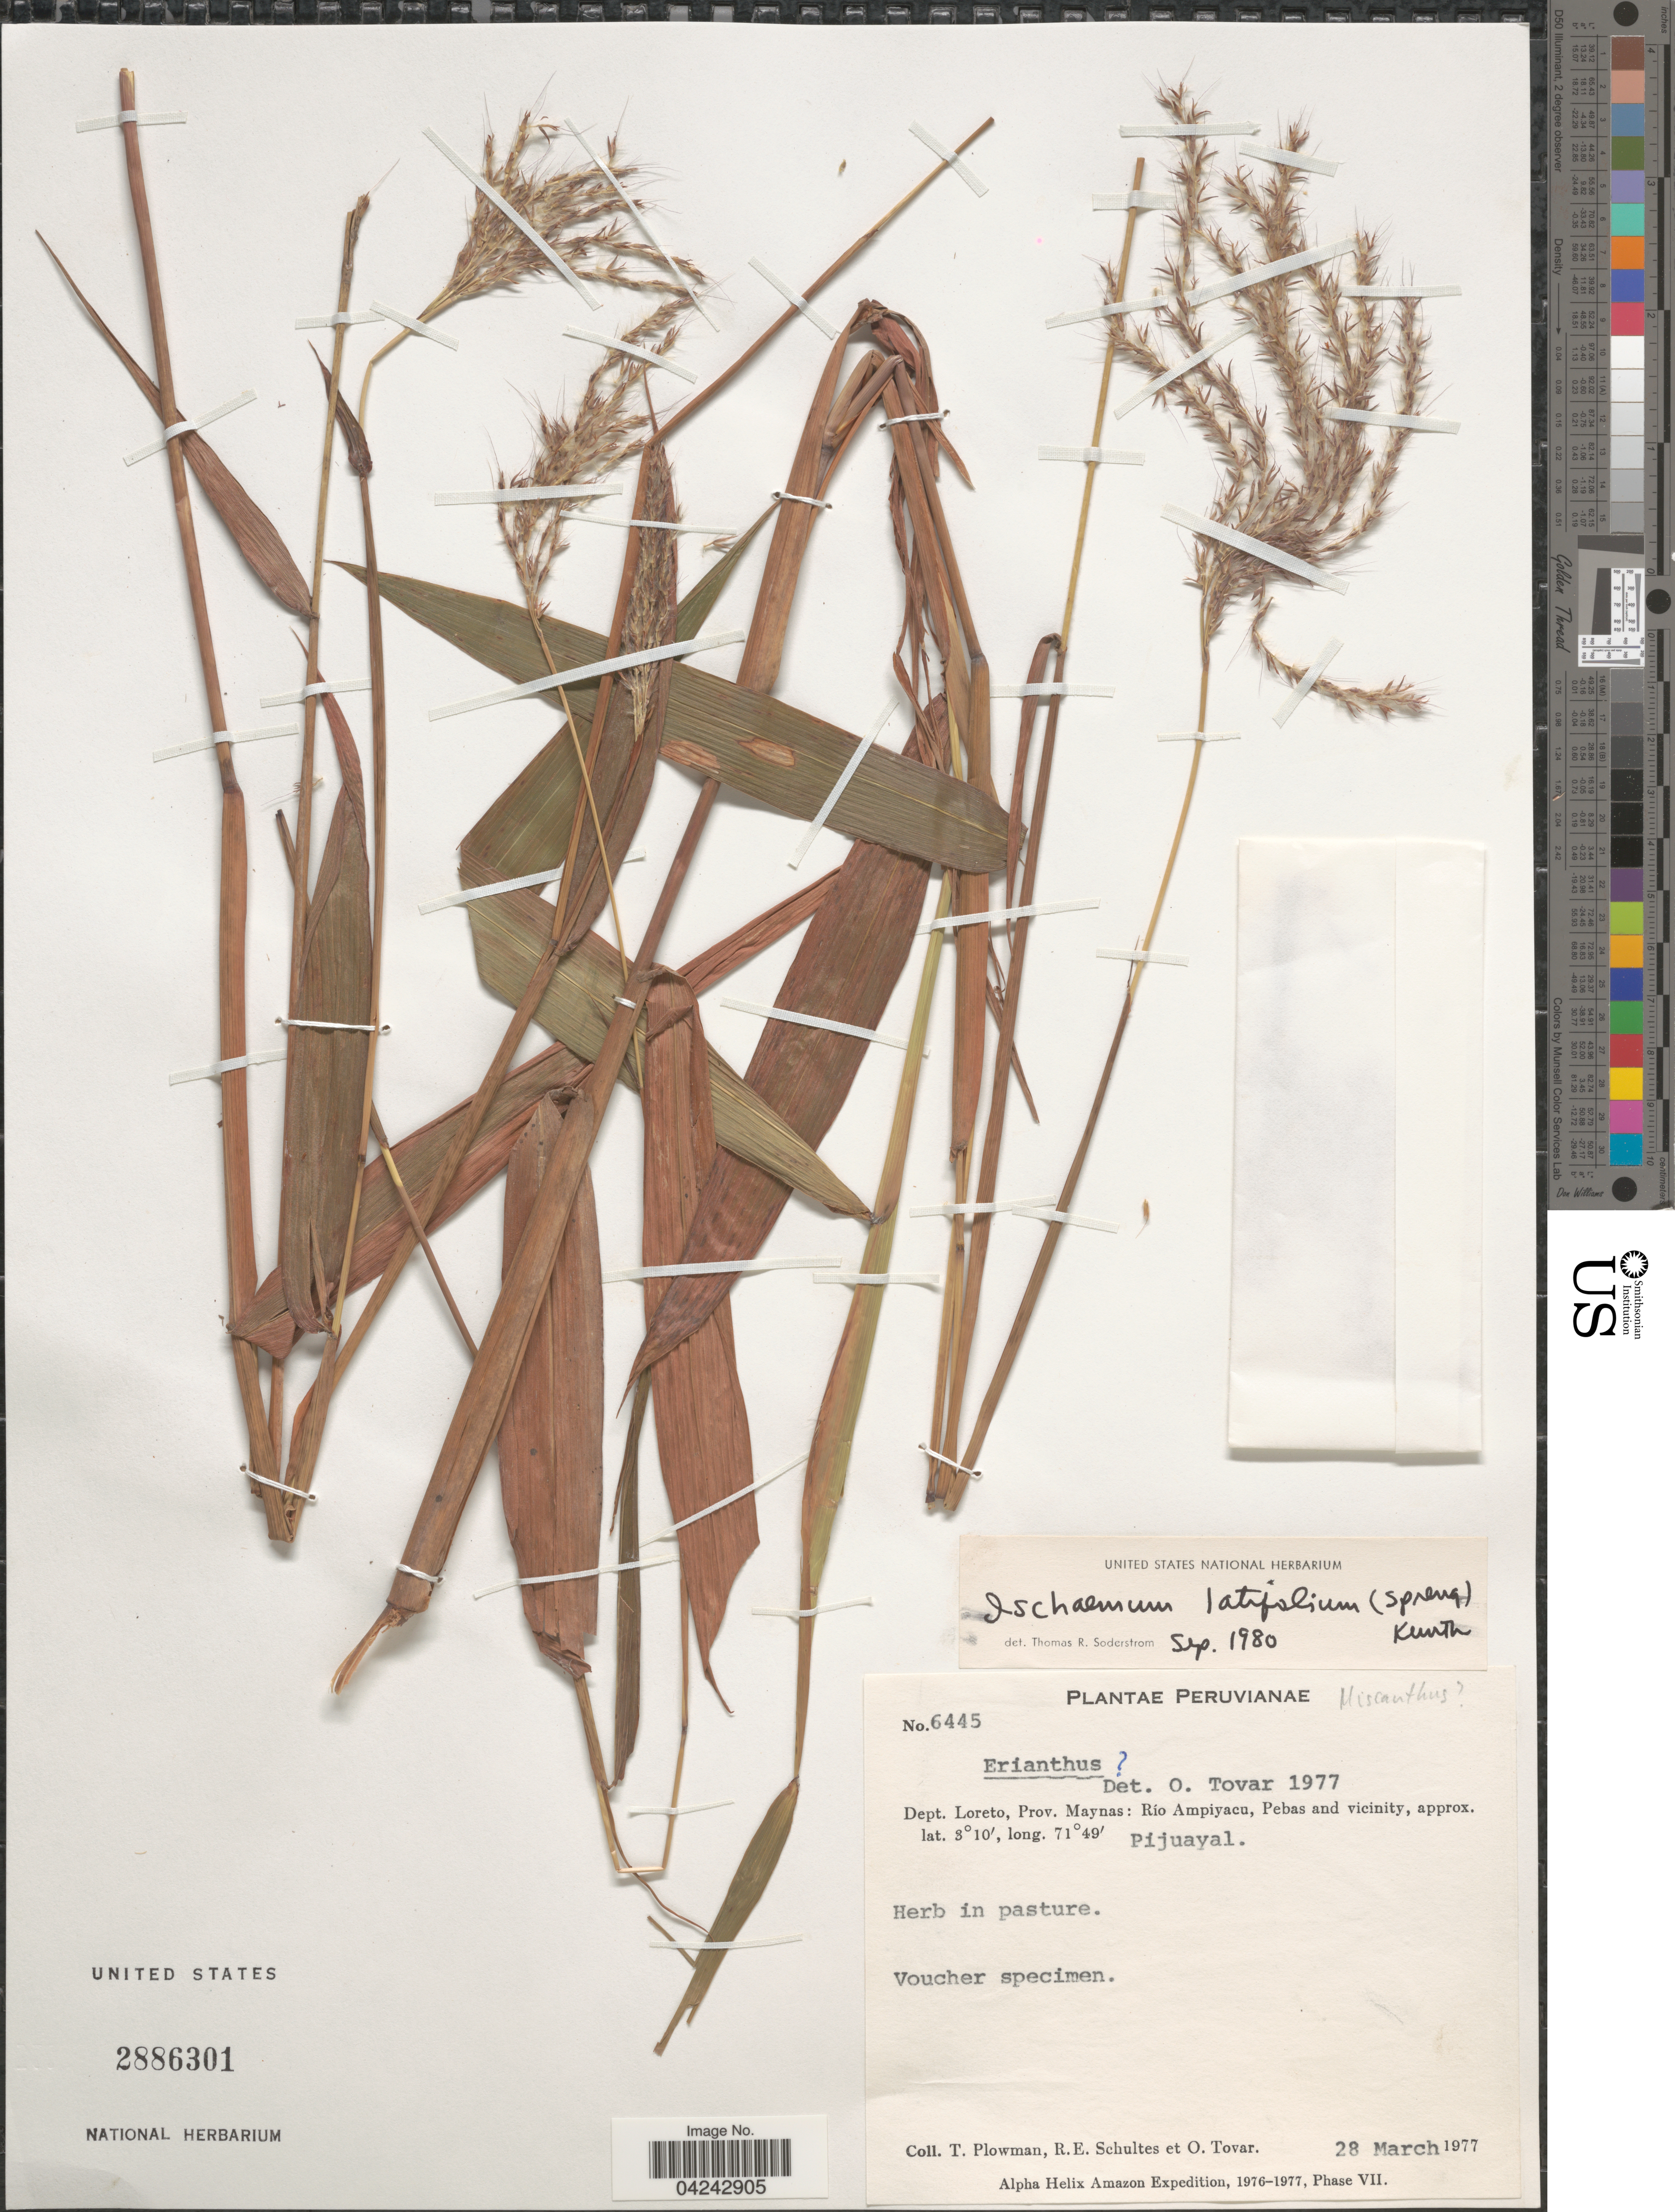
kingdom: Plantae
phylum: Tracheophyta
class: Liliopsida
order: Poales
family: Poaceae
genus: Ischaemum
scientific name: Ischaemum latifolium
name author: (Spreng.) Kunth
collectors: T. Plowman, R. E. Schultes & Ó. Tovar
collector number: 6445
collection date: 1977-03-28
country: Peru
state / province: Loreto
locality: Dept. Loreto, Prov. Maynas: Río Ampiyacu, Pebas and vicinity. Pijuayal. Alpha Helix Amazon Expedition, 1976-1977.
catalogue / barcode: US 2886301